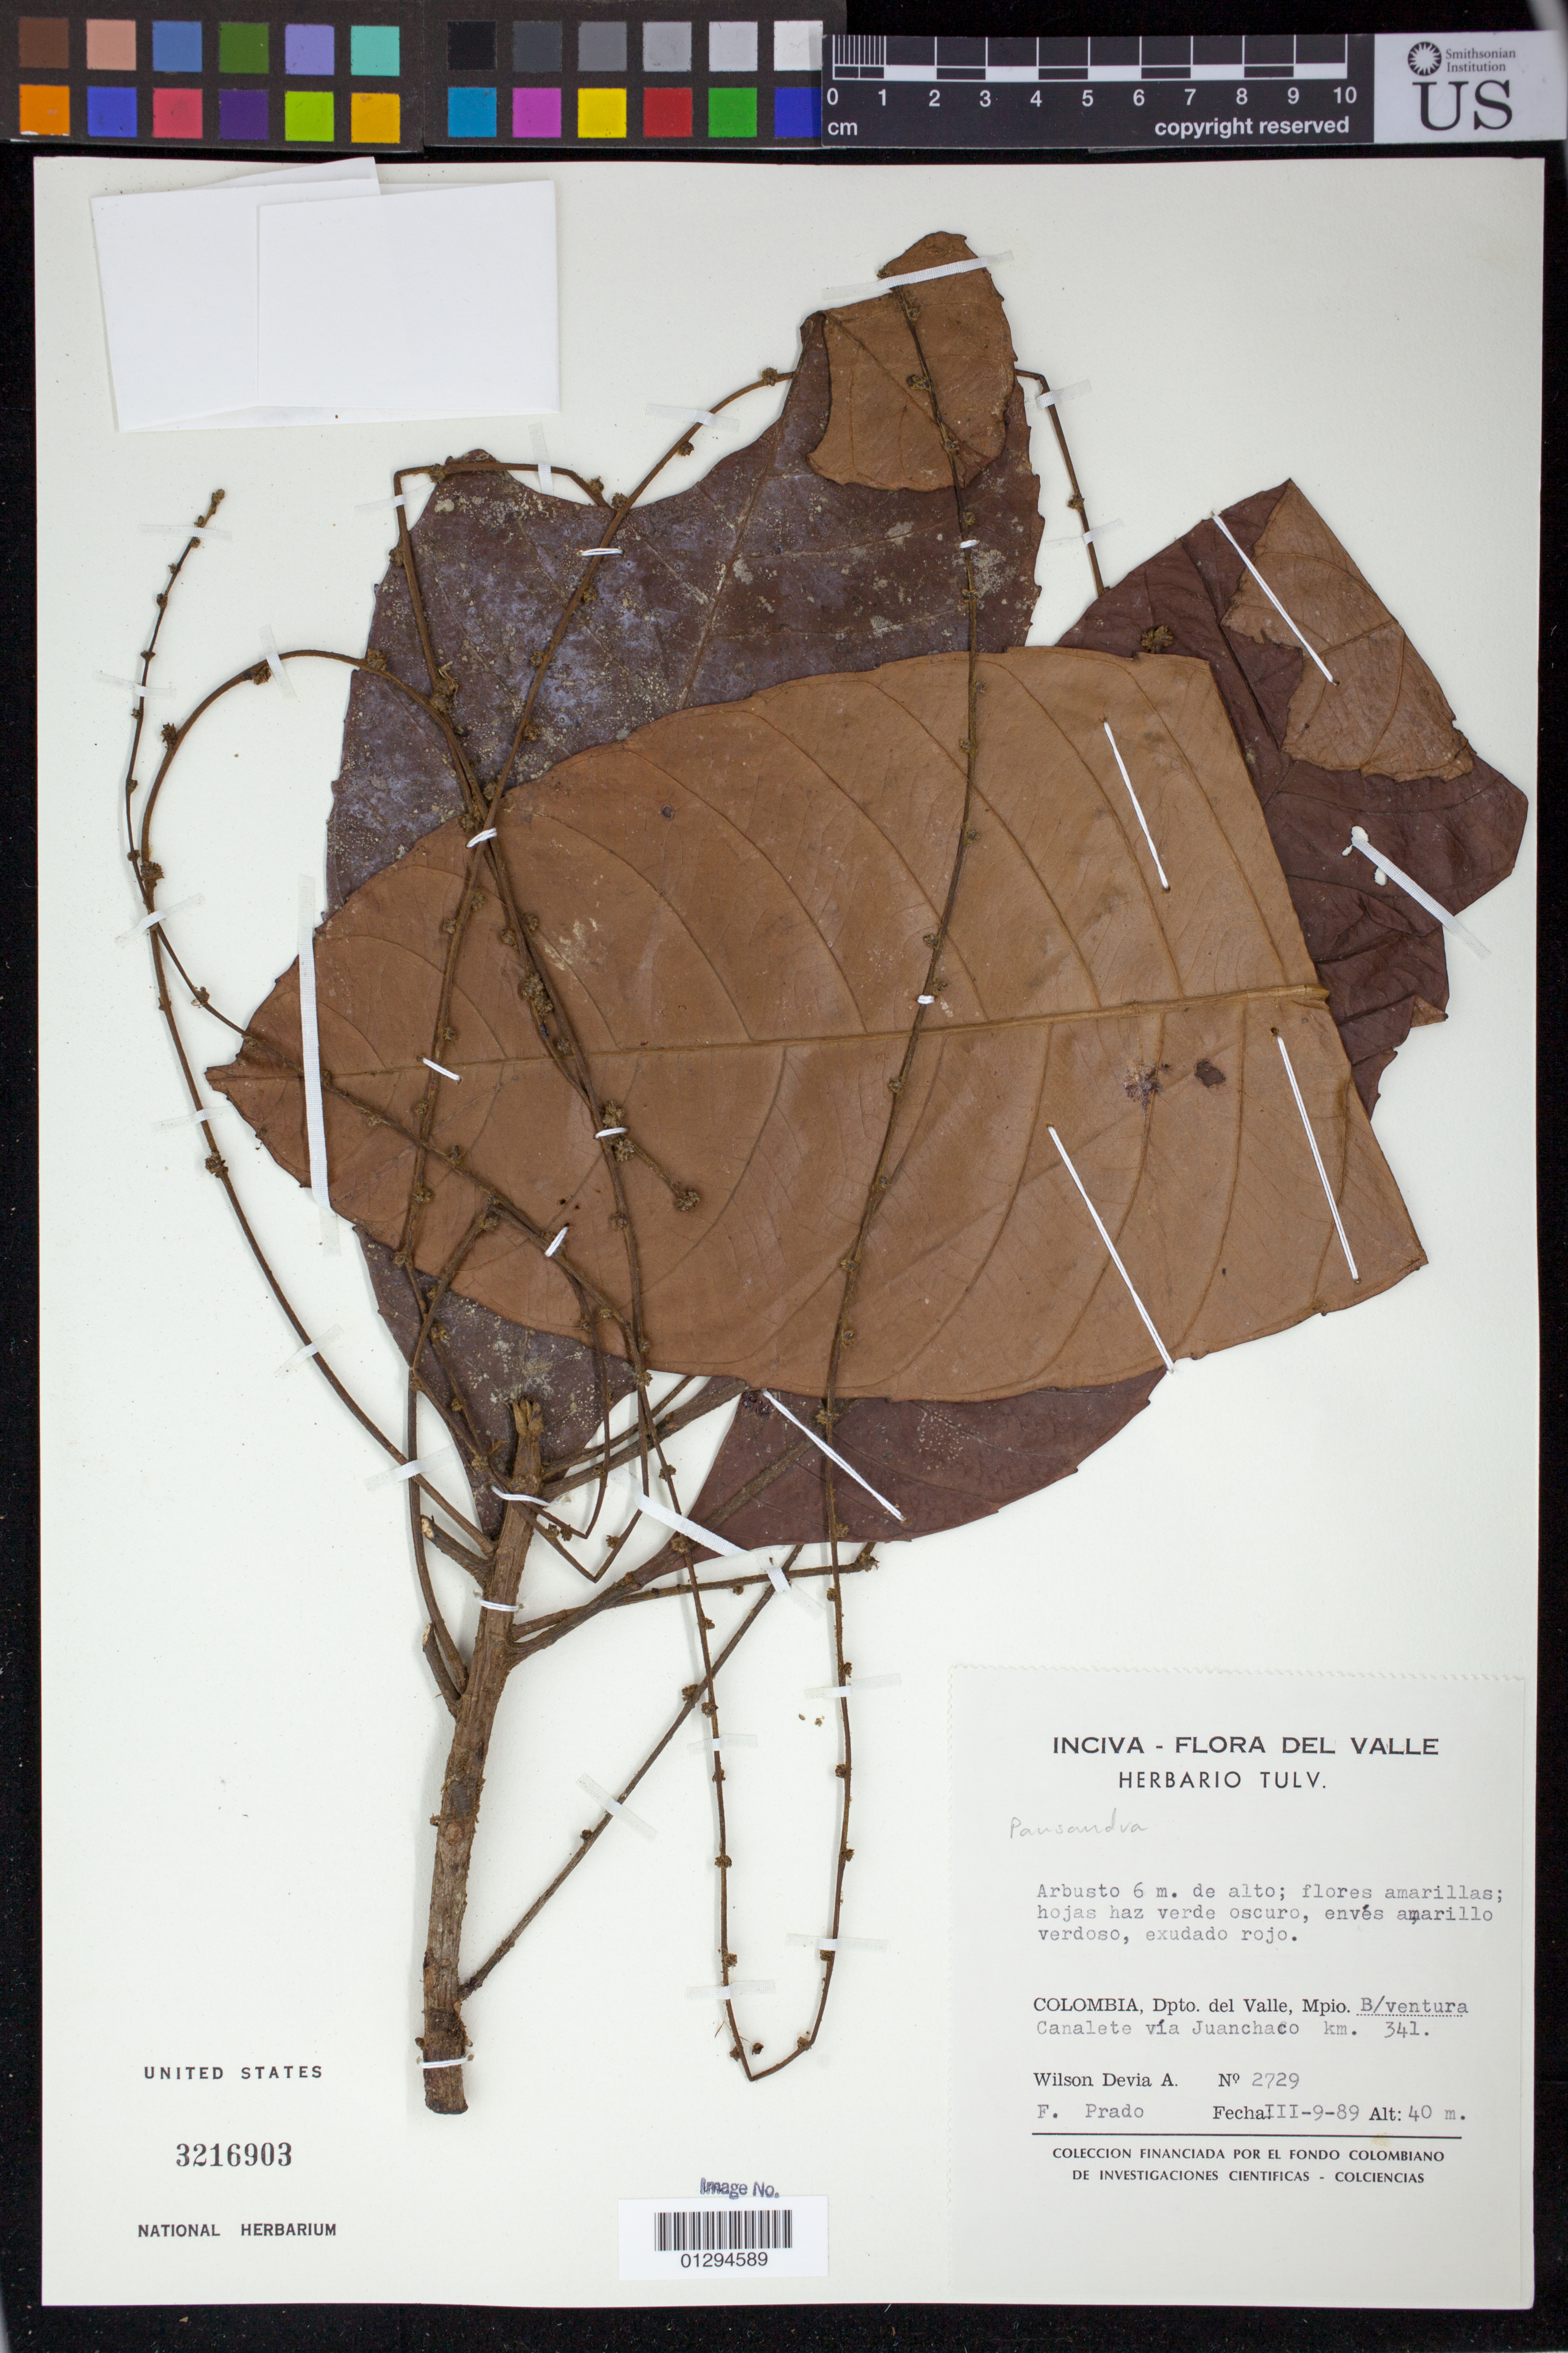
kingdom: Plantae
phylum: Tracheophyta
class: Magnoliopsida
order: Malpighiales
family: Euphorbiaceae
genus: Pausandra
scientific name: Pausandra sp.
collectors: W. Devia A. & F. Prado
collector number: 2729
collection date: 1989-03-09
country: Colombia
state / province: Valle del Cauca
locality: Mpio. B/ventura Canalete via Juanchaco km. 341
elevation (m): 40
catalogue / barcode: US 3216903